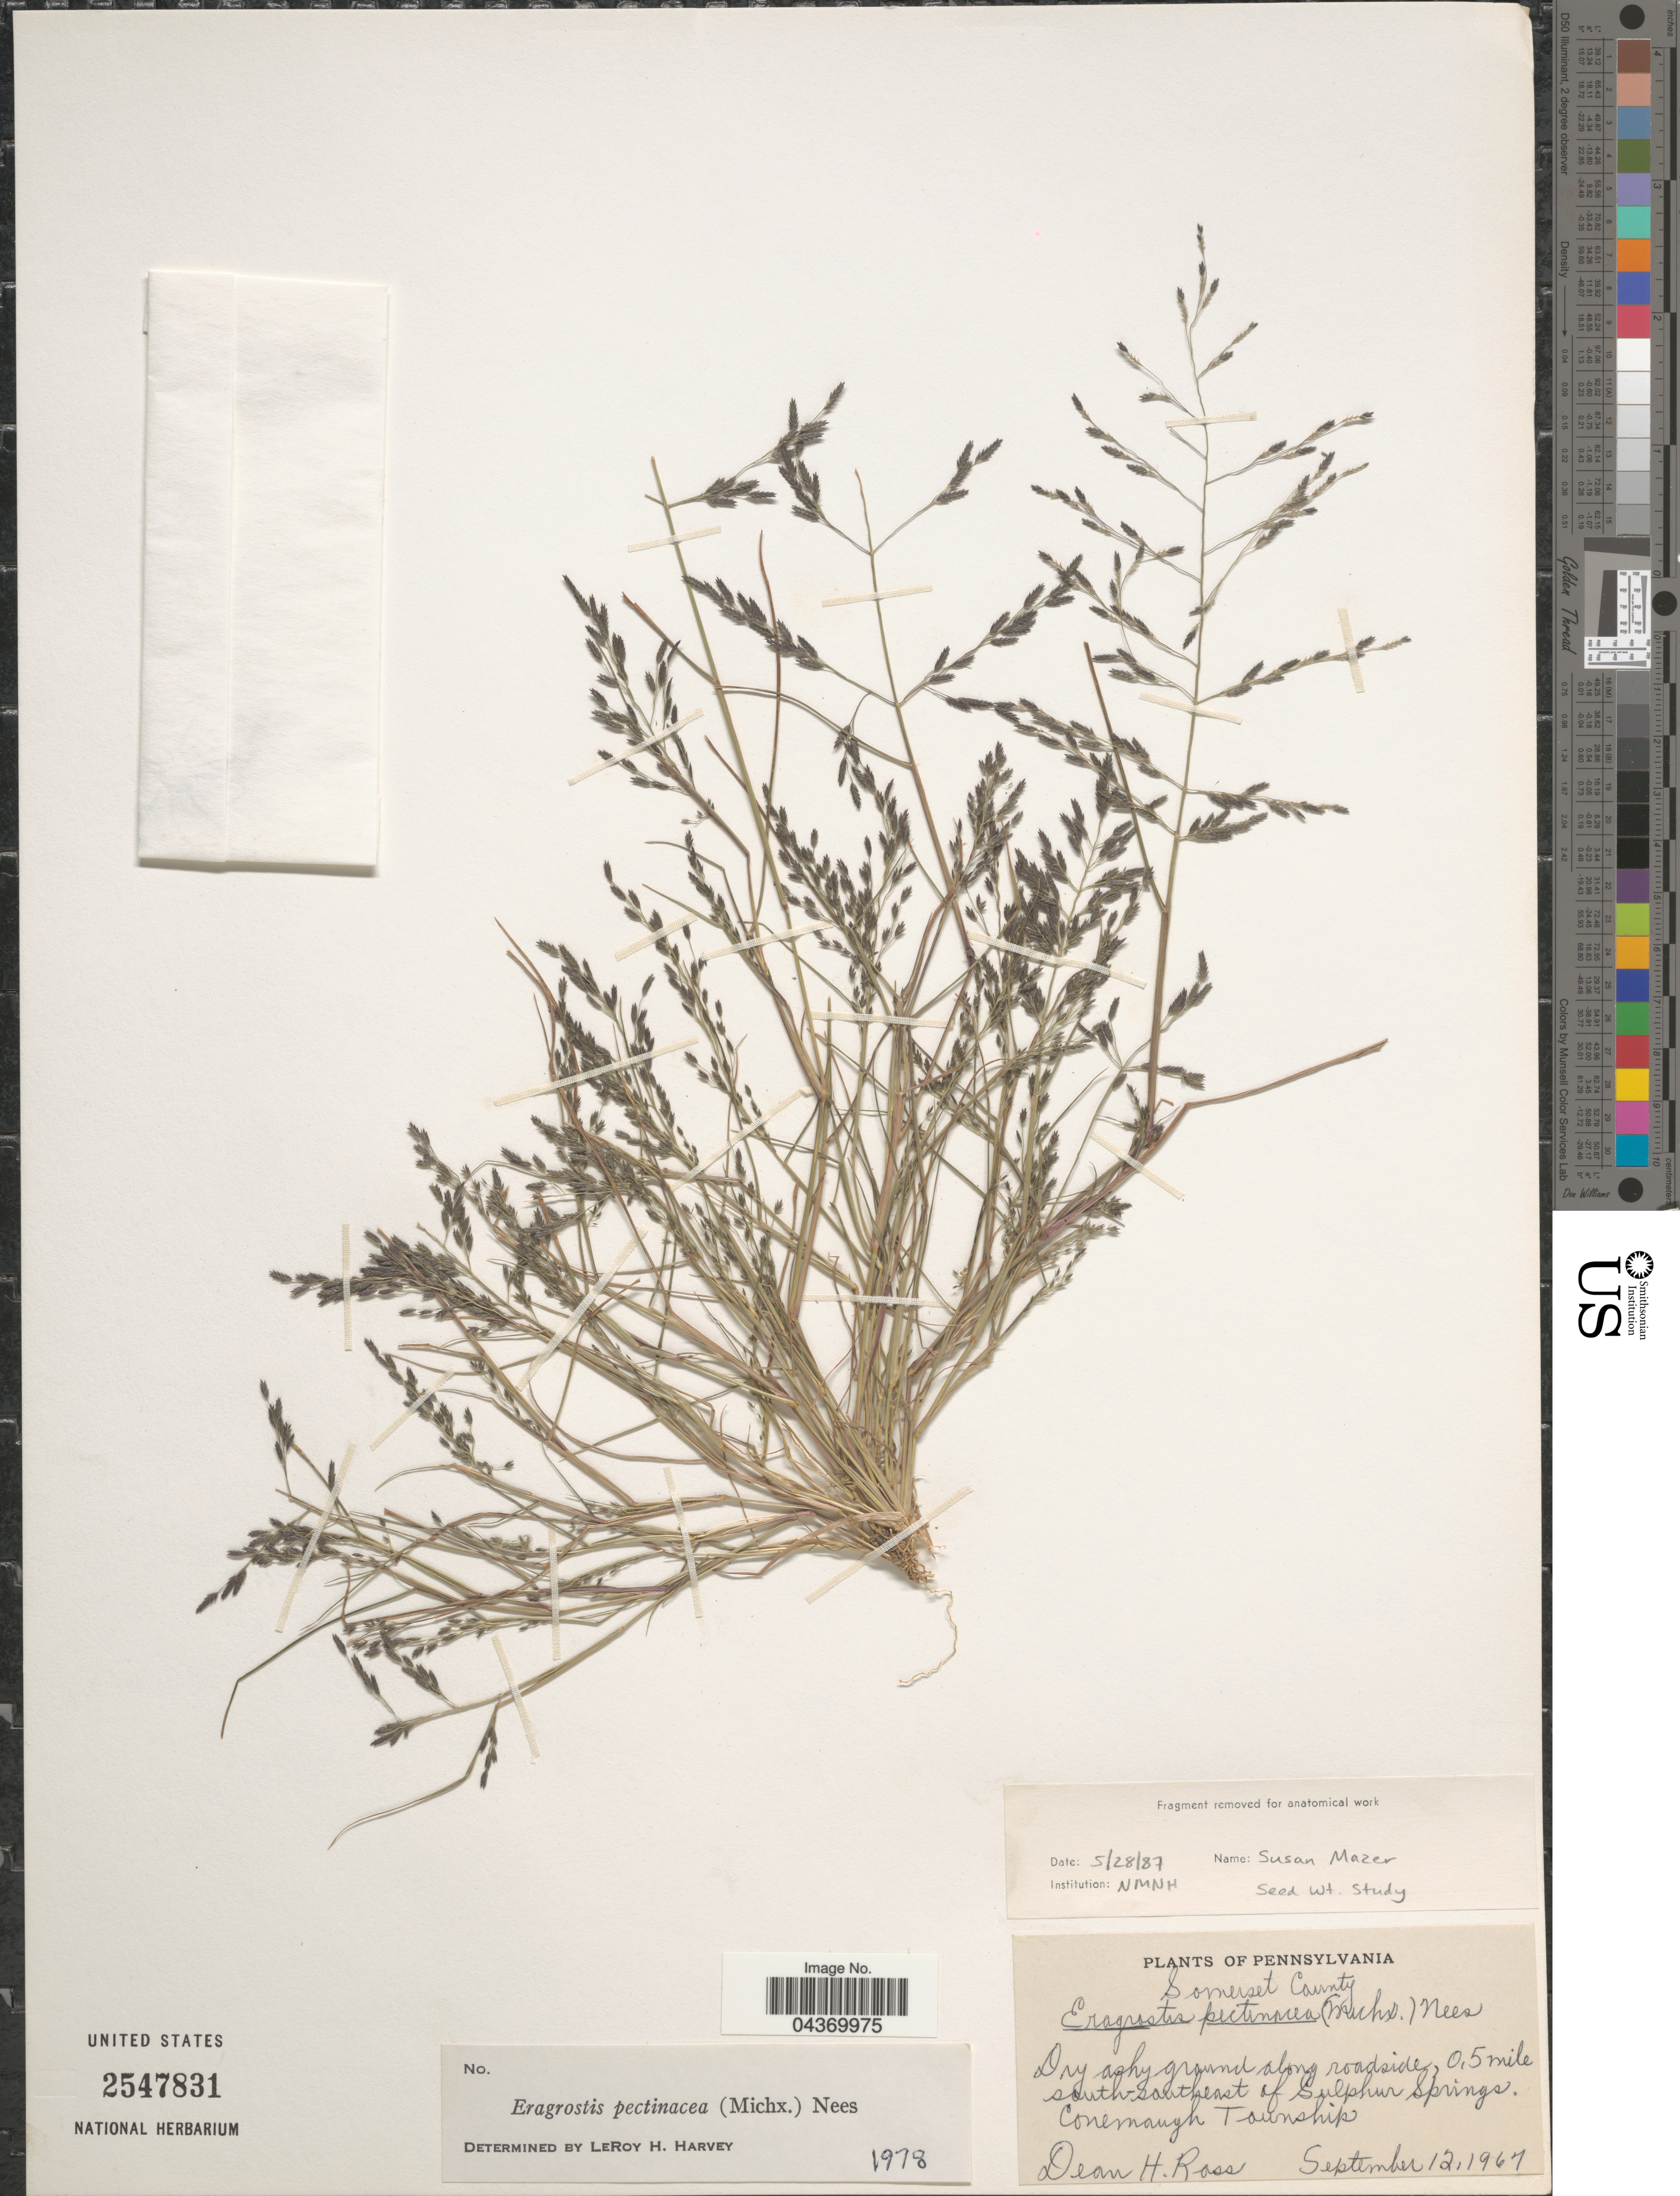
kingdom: Plantae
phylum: Tracheophyta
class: Liliopsida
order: Poales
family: Poaceae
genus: Eragrostis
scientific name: Eragrostis pectinacea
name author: (Michx.) Nees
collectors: D. Ross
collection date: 1967-09-12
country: United States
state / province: Pennsylvania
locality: Somerset County. Along roadside, 0.5 mile south-southeast of Sulphur Springs. Conemaugh Township.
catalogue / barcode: US 2547831